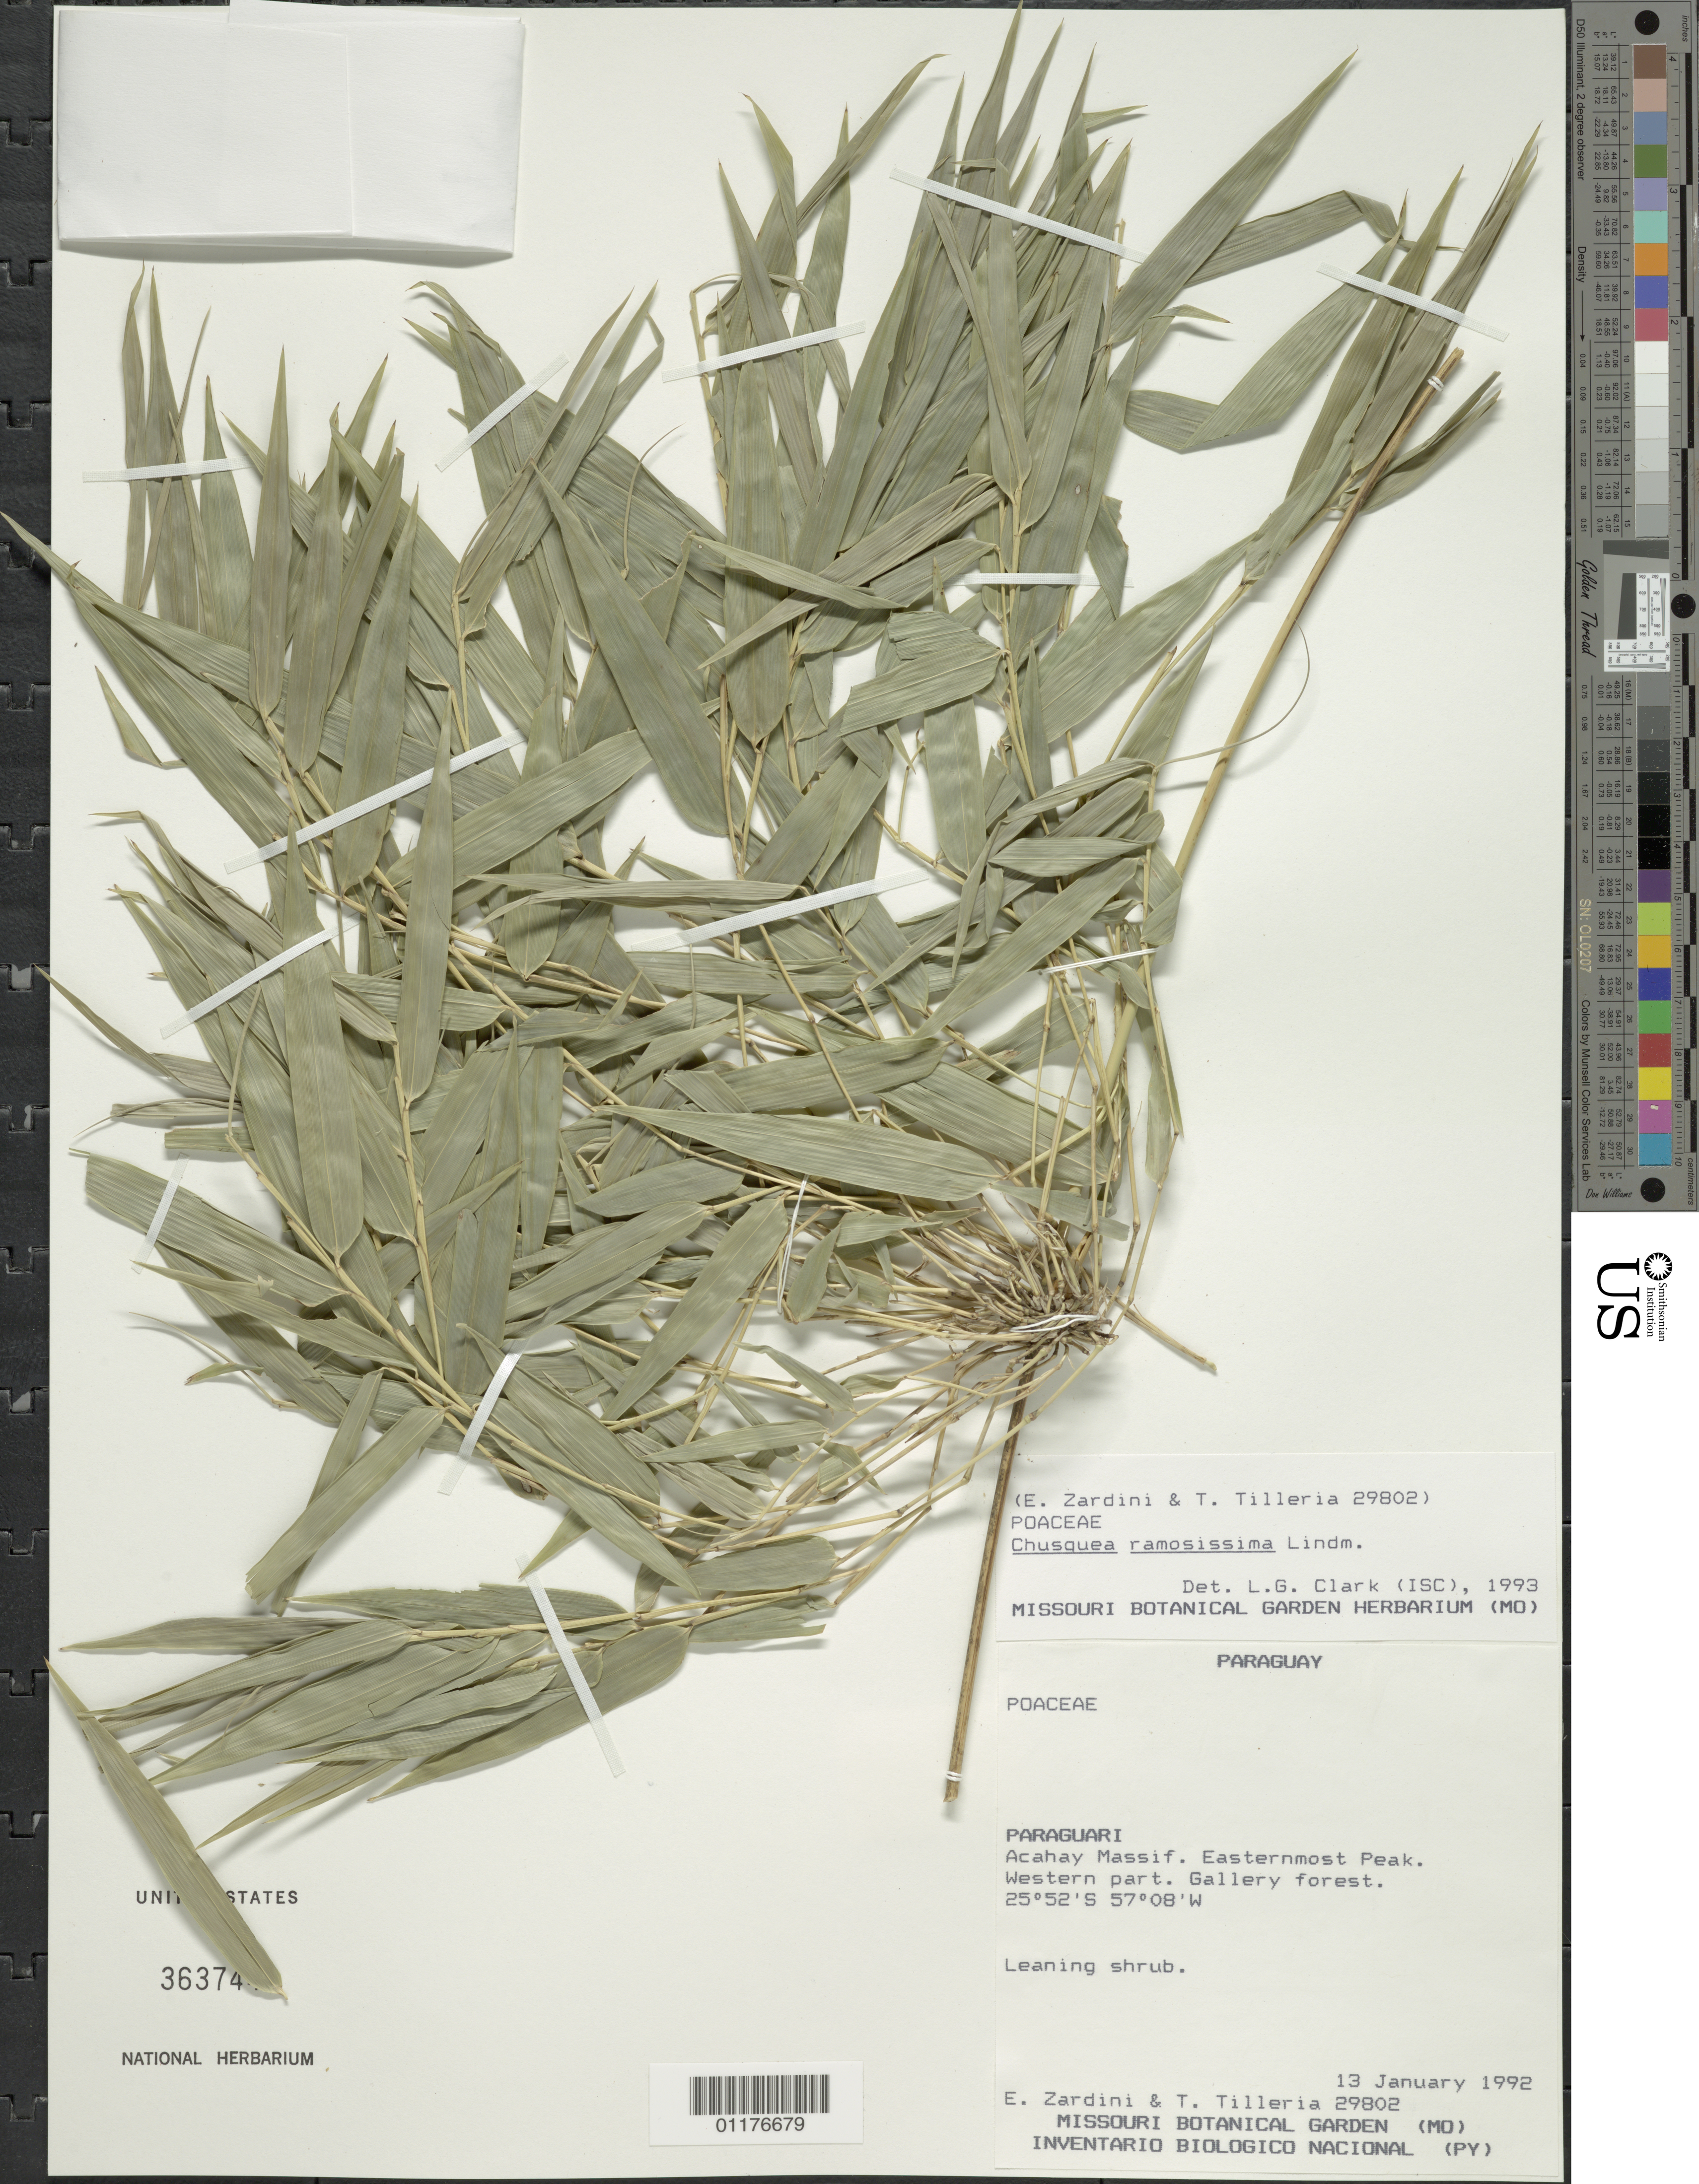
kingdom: Plantae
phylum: Tracheophyta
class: Liliopsida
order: Poales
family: Poaceae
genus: Chusquea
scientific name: Chusquea ramosissima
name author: Lindm.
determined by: Clark, Lynn G., (ISC), Iowa State University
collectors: E. M. Zardini & T. Tilleria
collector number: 29802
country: Paraguay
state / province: Paraguarí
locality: Achahay Massif. Eastern most Peak, Western part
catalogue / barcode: US 3637444